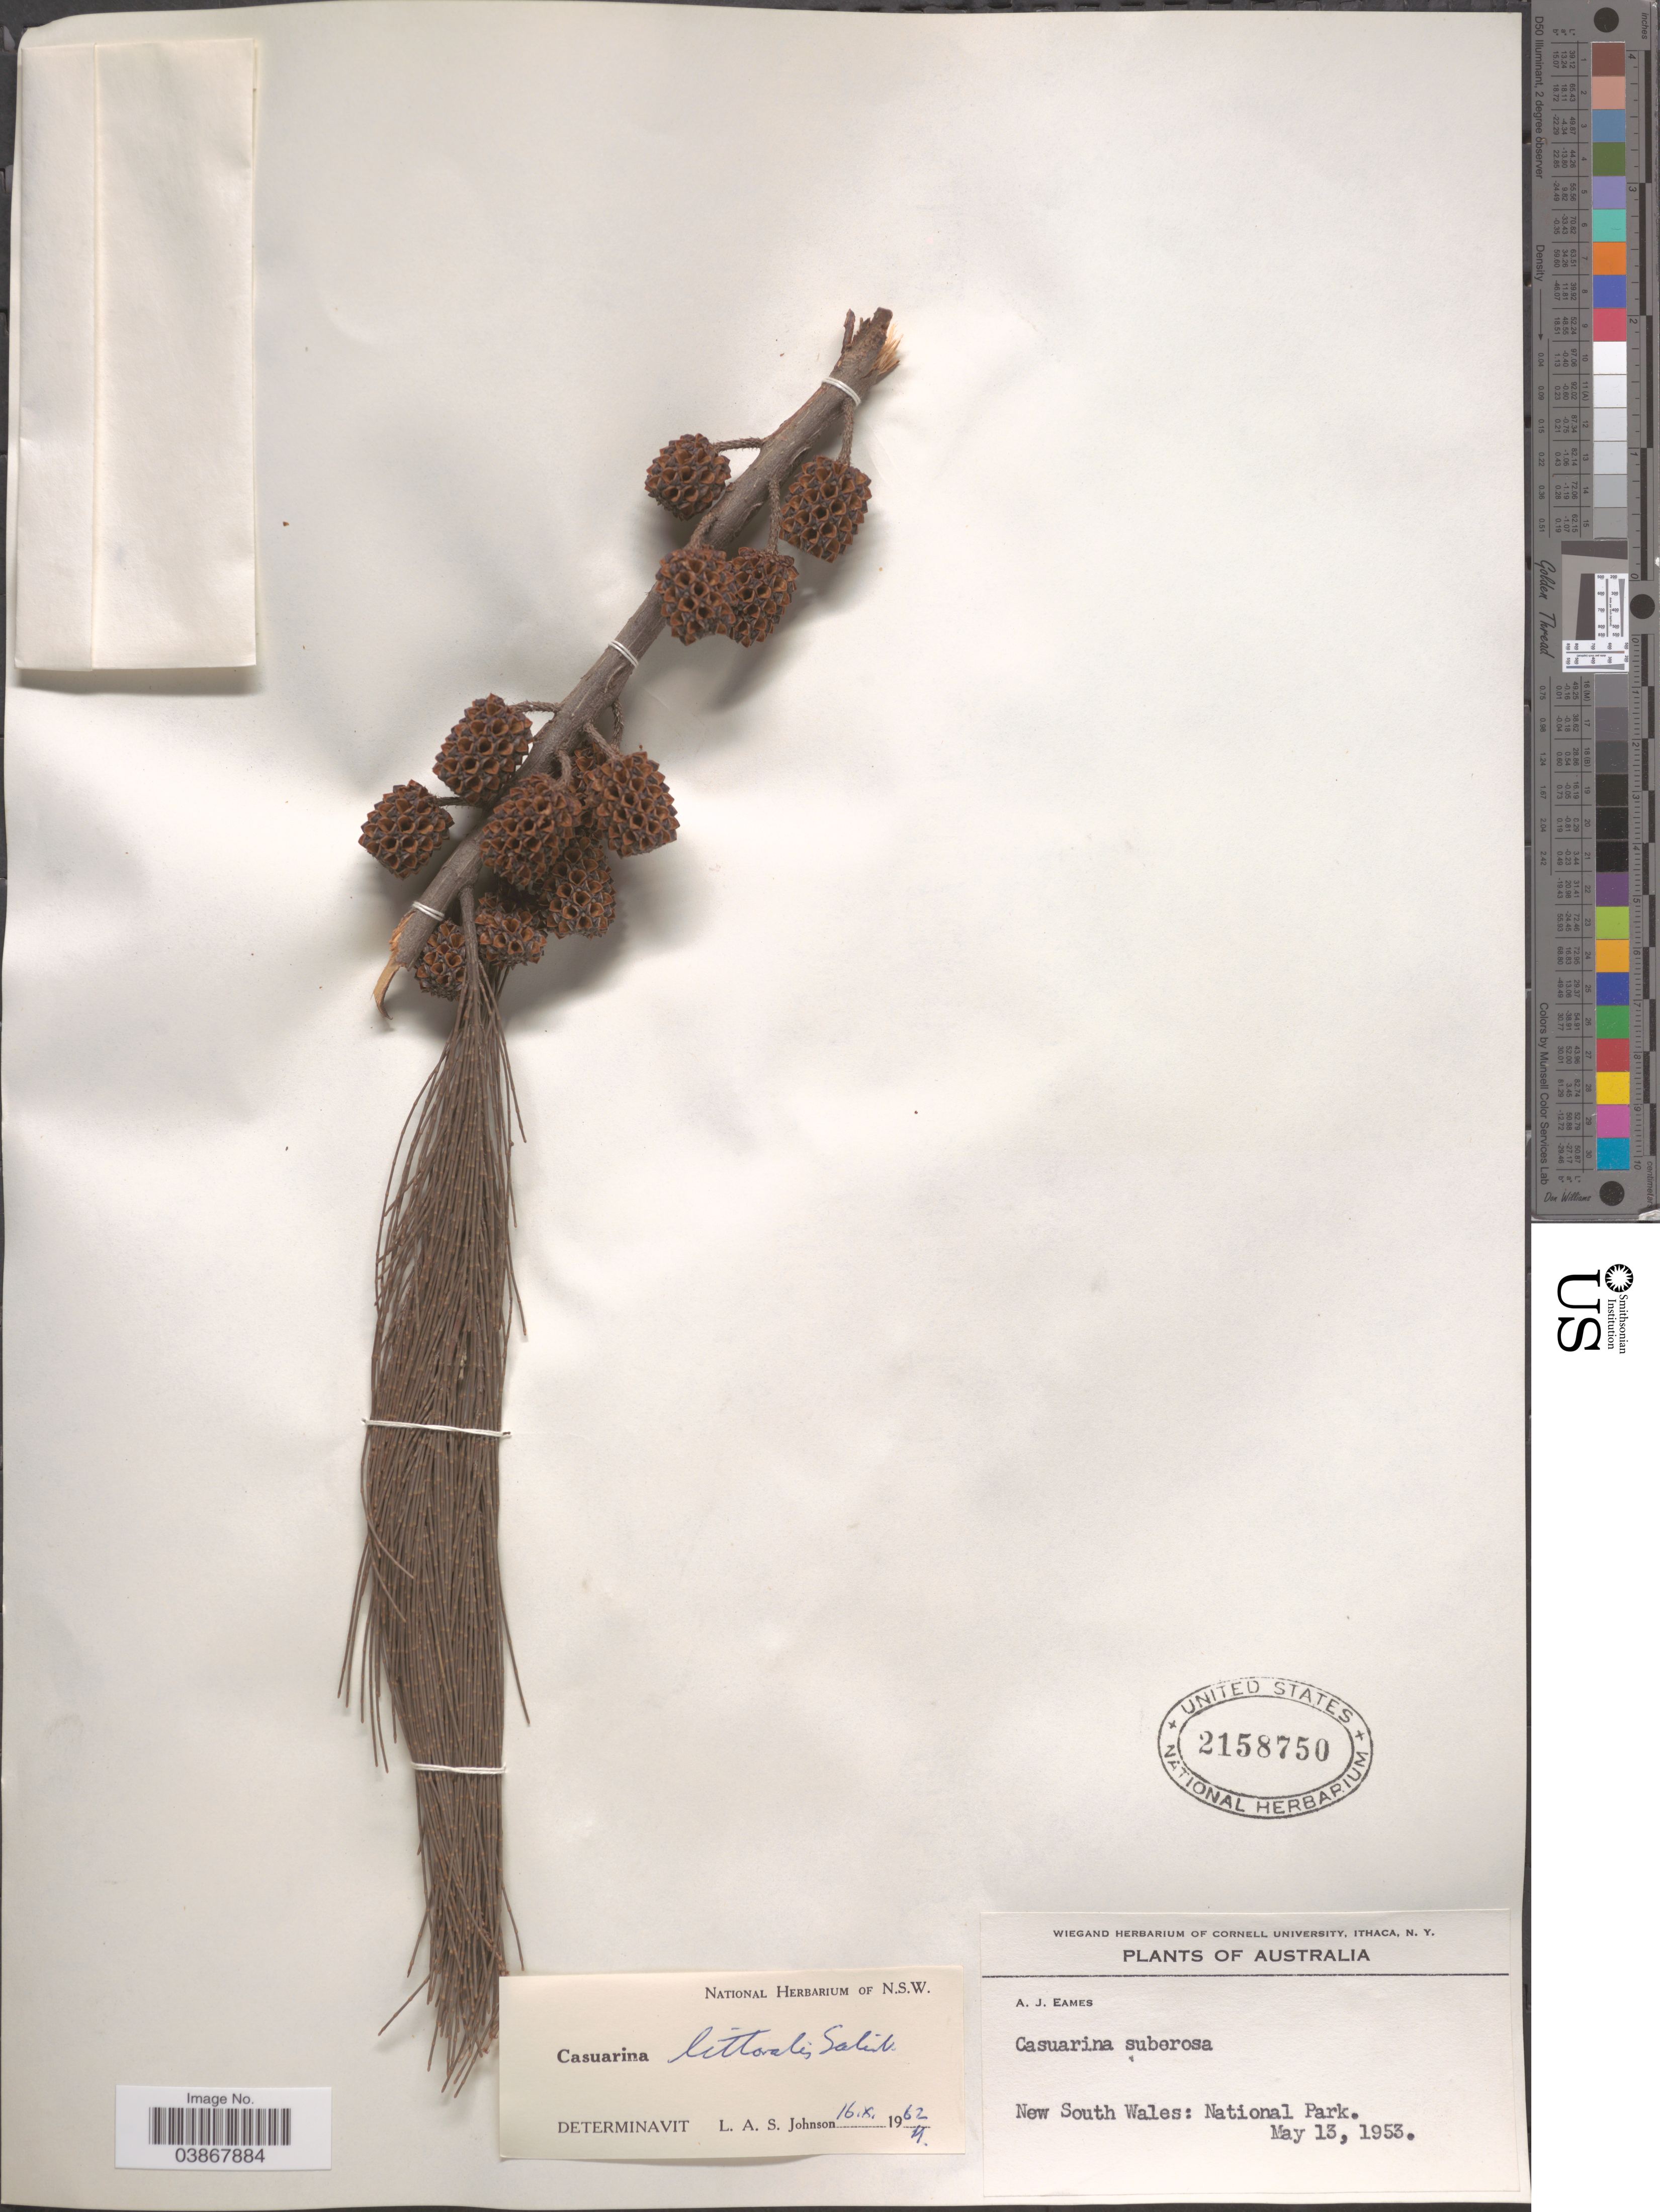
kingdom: Plantae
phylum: Tracheophyta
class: Magnoliopsida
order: Fagales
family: Casuarinaceae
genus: Casuarina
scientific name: Casuarina littoralis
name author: Salisb.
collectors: A. J. Eames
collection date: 1953-05-13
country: Australia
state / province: New South Wales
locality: National Park.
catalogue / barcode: US 2158750